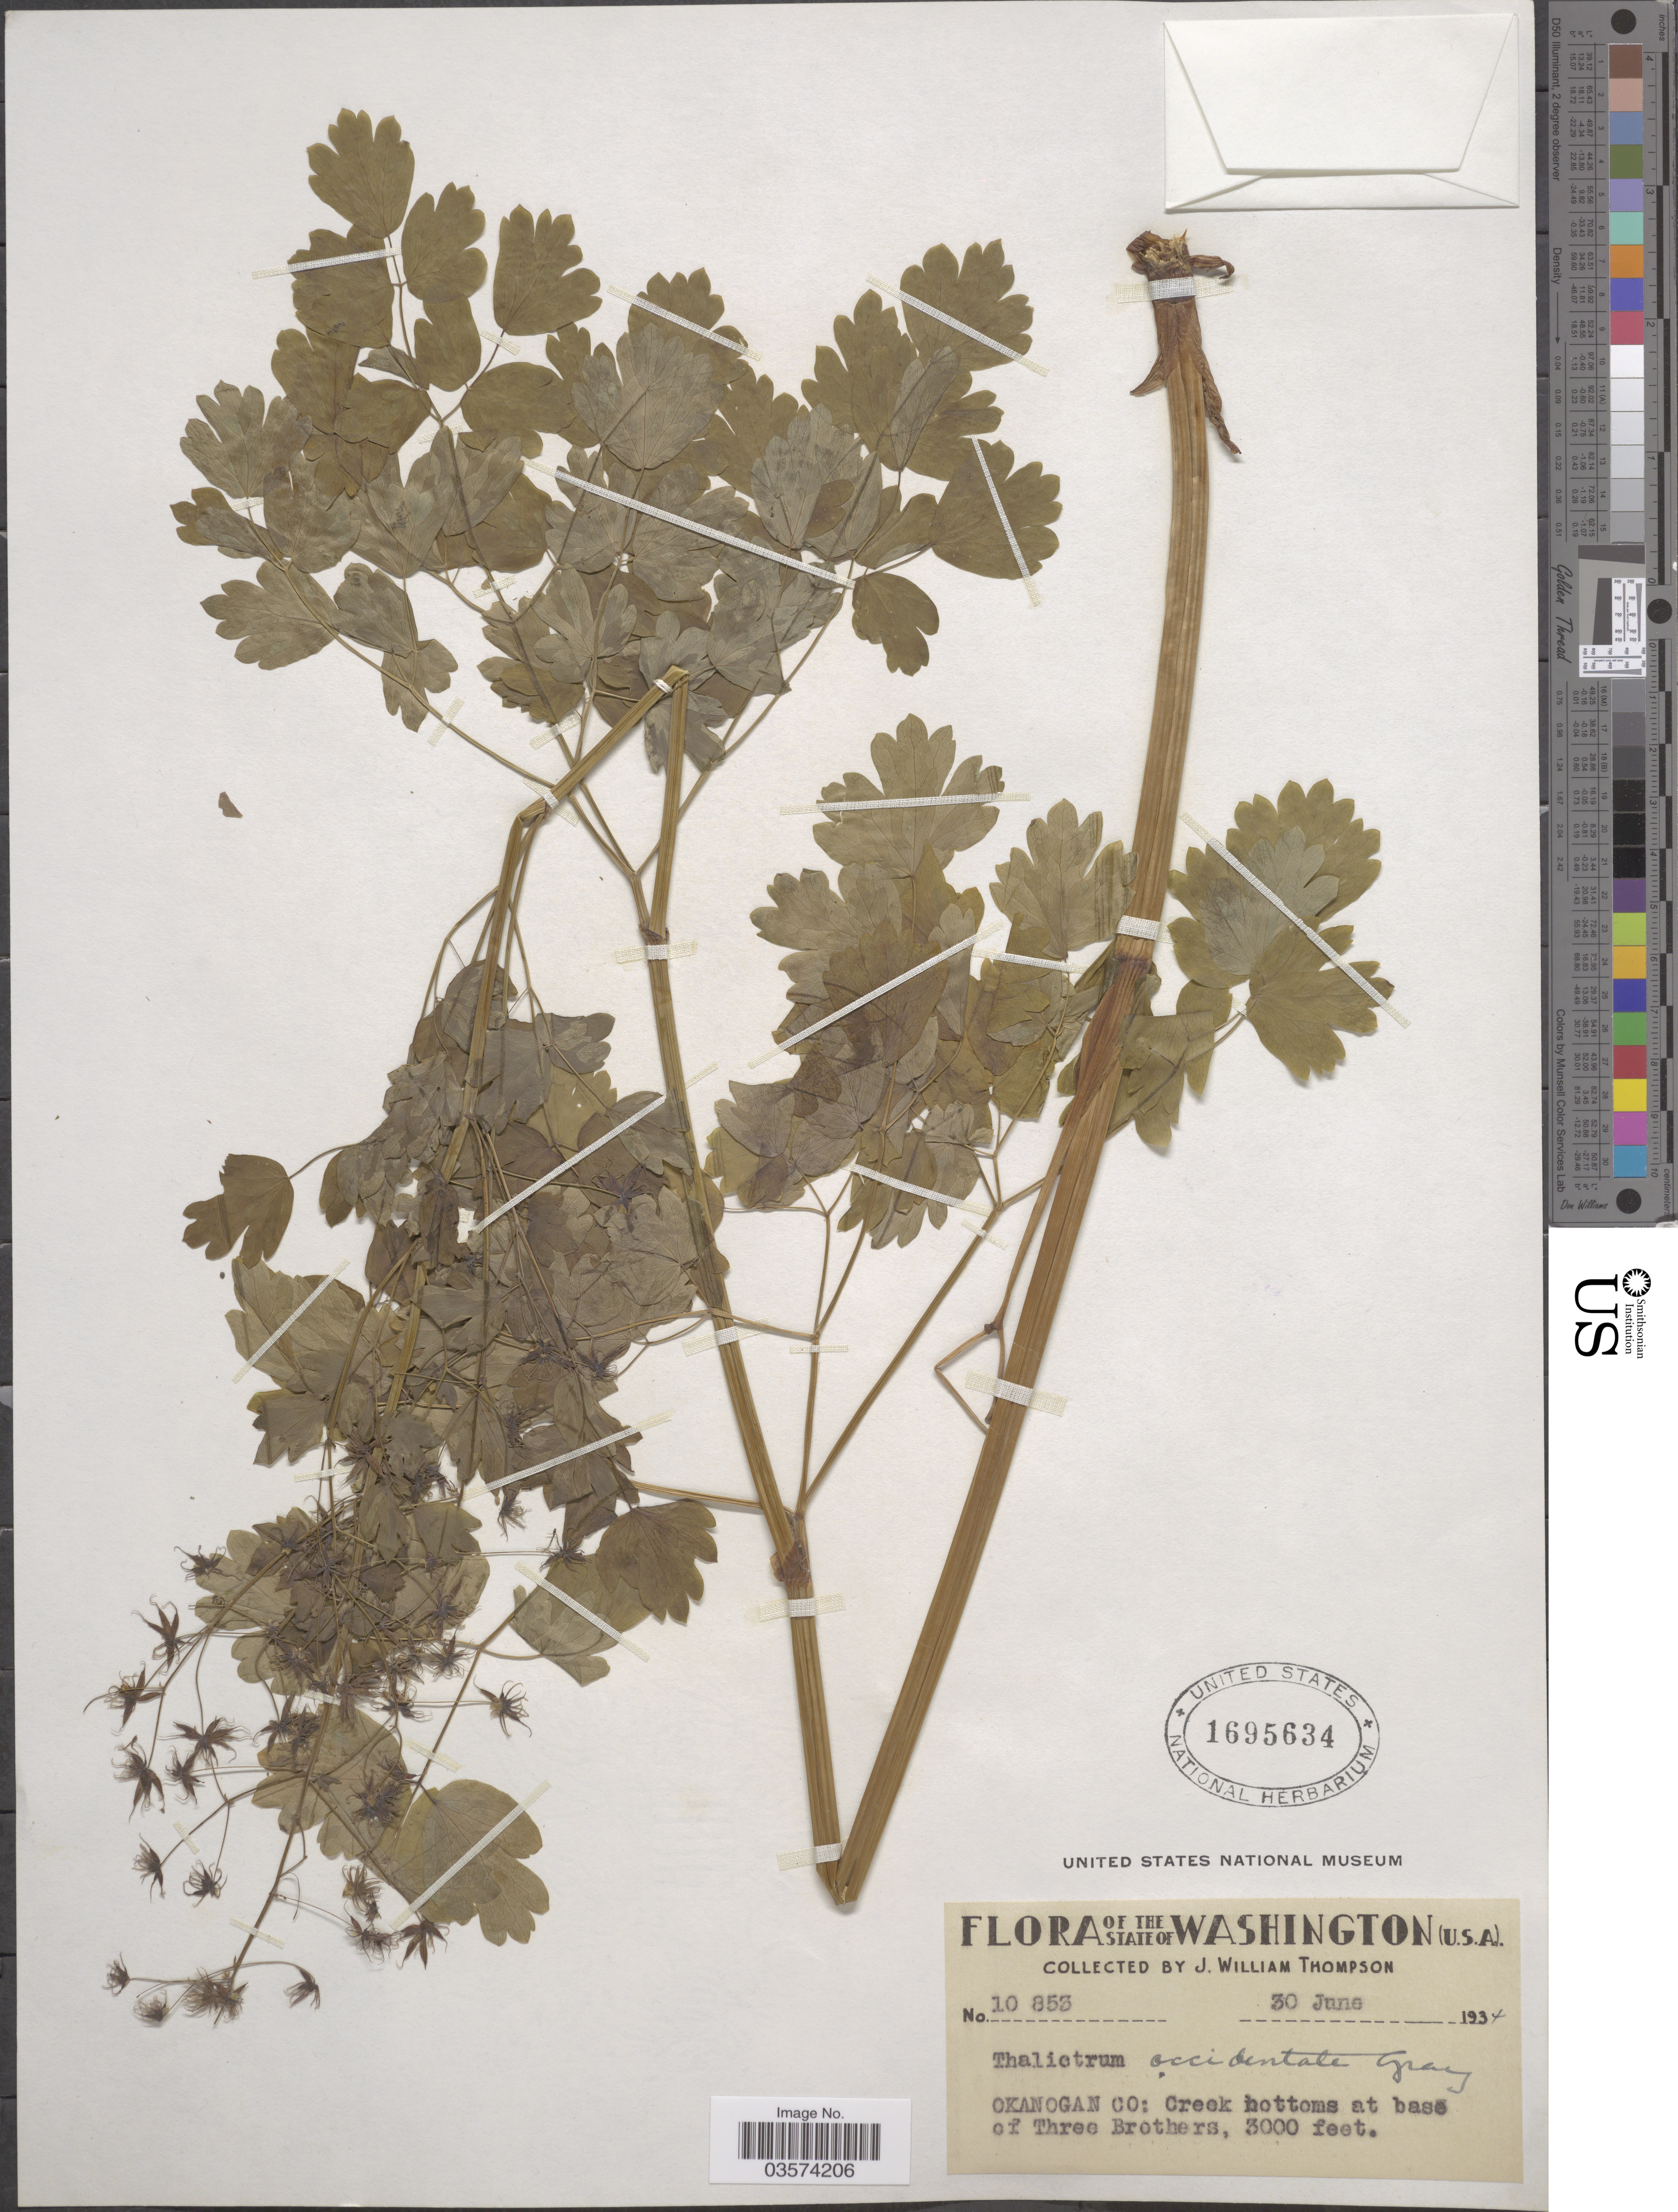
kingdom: Plantae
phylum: Tracheophyta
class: Magnoliopsida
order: Ranunculales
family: Ranunculaceae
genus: Thalictrum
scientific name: Thalictrum occidentale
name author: A. Gray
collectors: J. W. Thompson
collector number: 10853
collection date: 1934-06-30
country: United States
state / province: Washington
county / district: Okanogan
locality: Okanogan Co: Creek bottoms at base of Three Brothers.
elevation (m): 914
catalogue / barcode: US 1695634